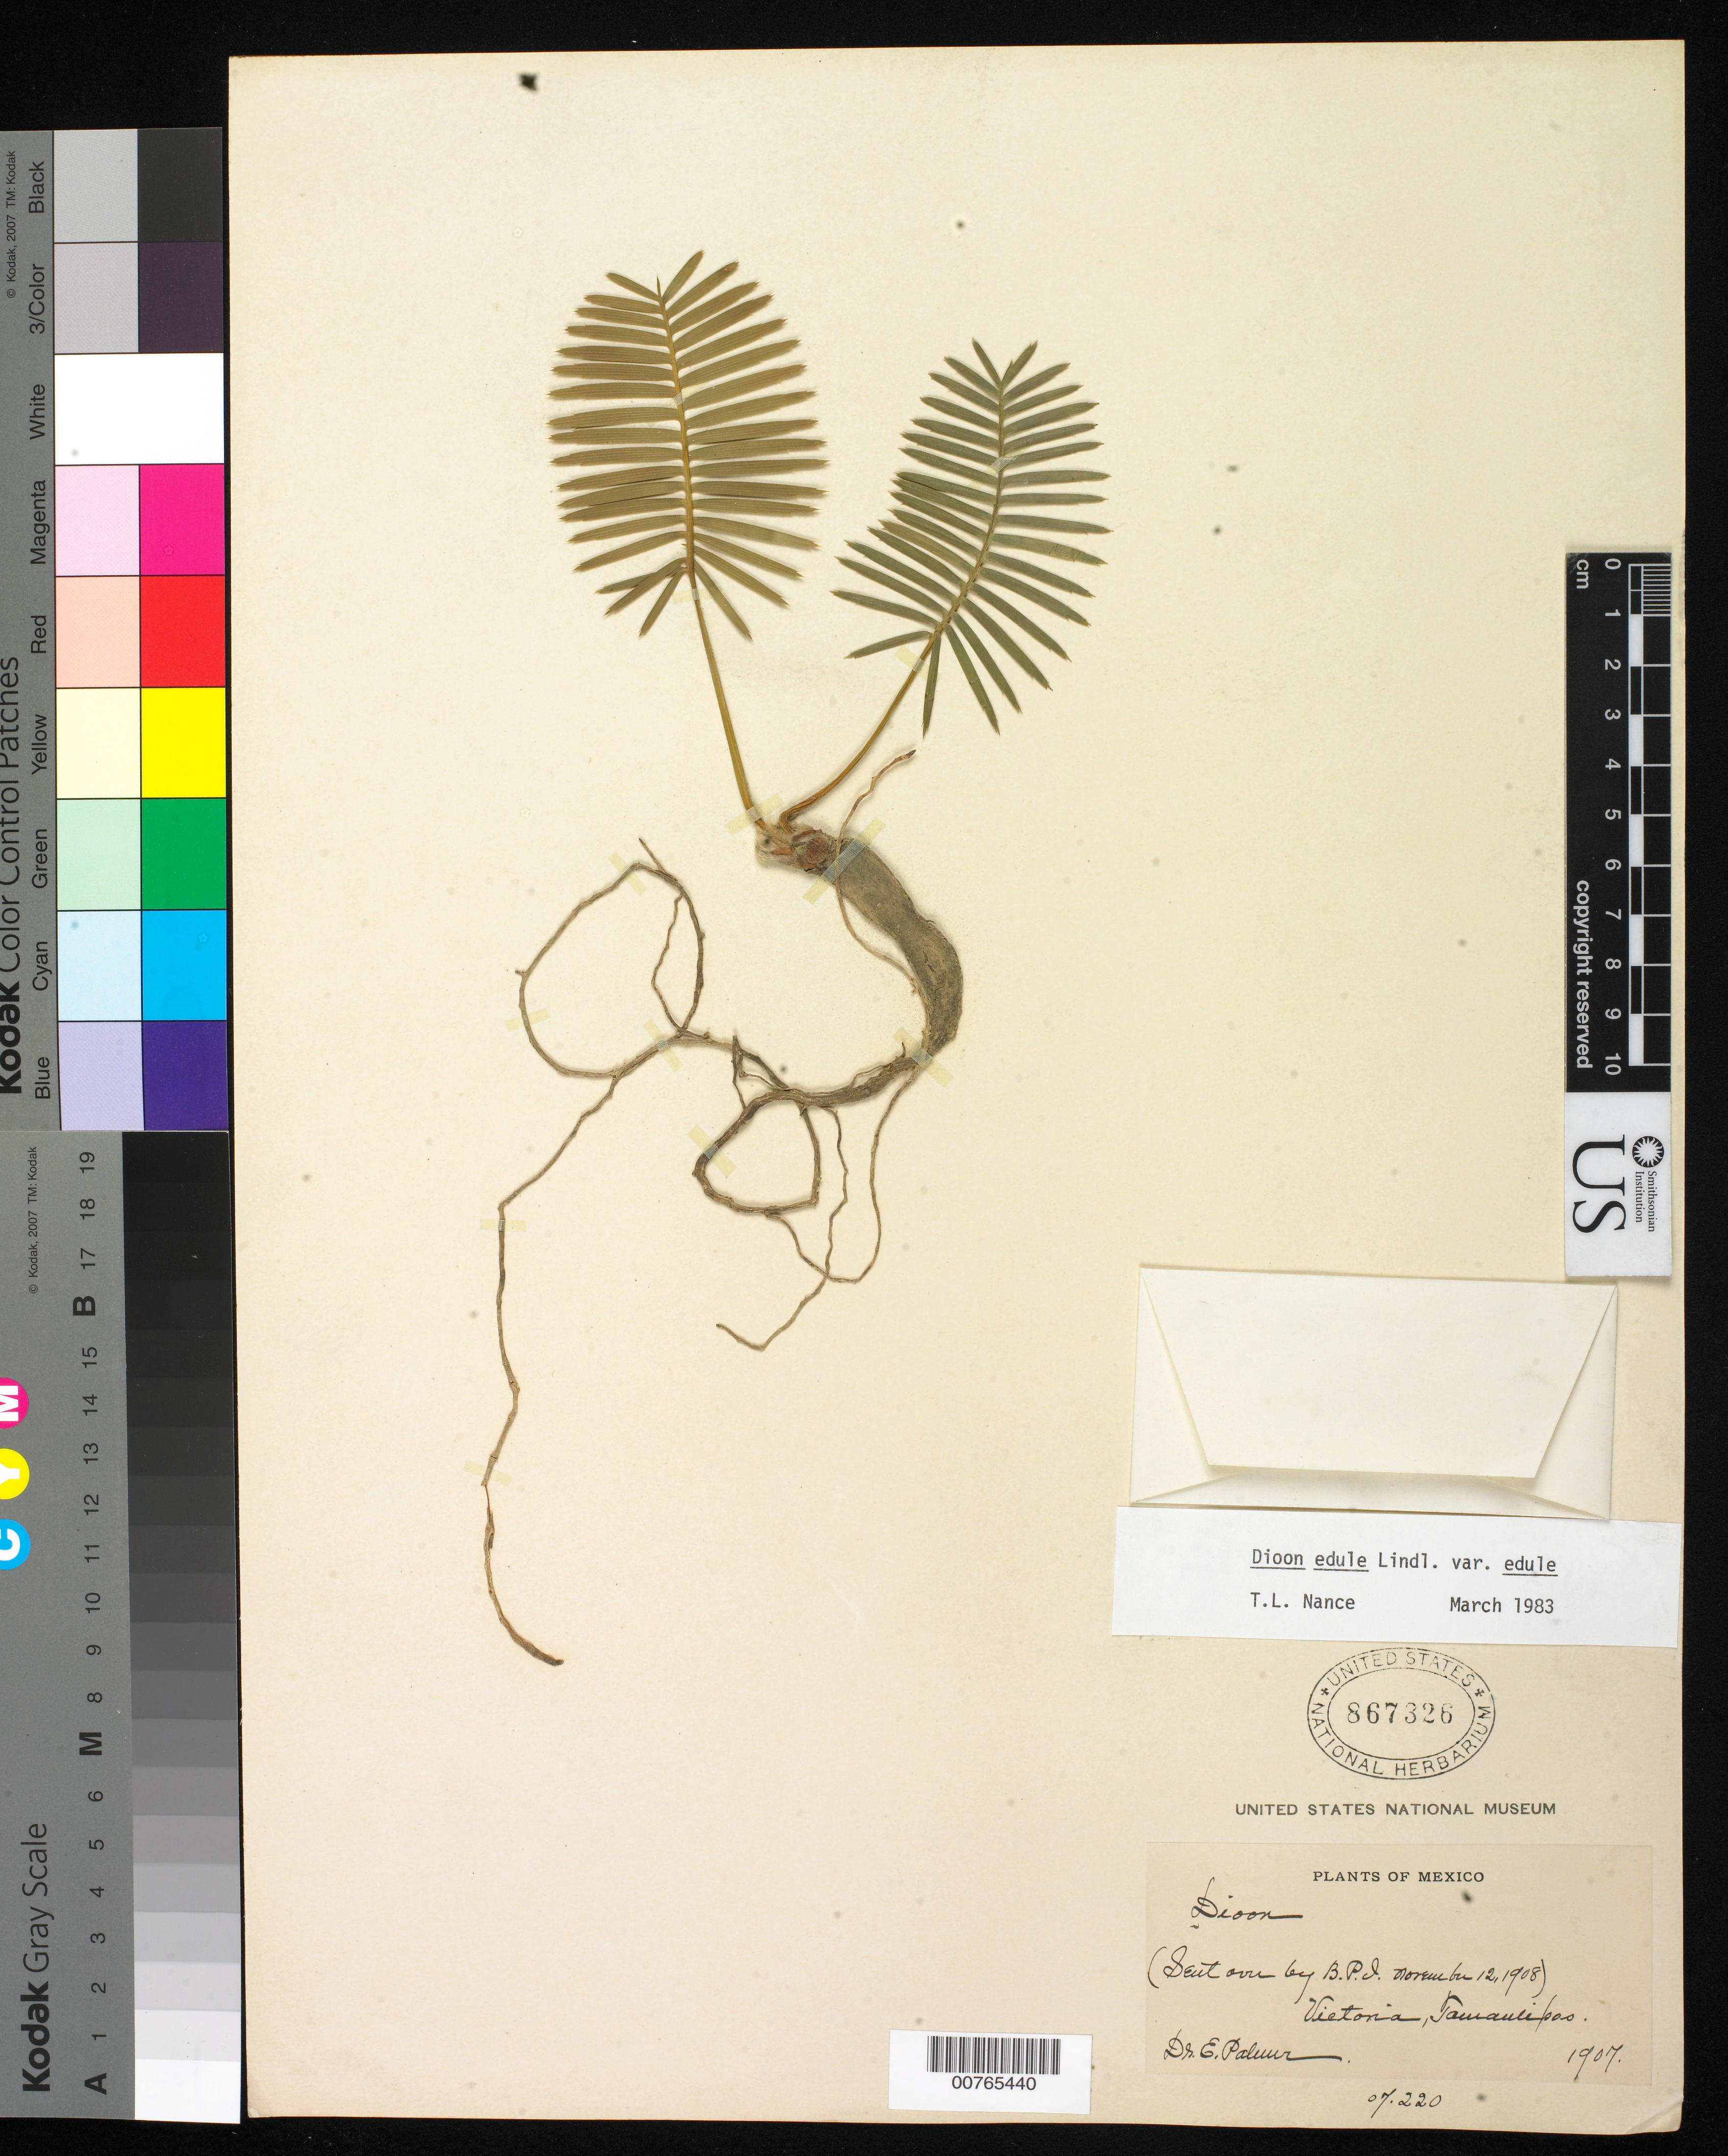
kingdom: Plantae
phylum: Tracheophyta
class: Cycadopsida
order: Cycadales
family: Zamiaceae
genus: Dioon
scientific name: Dioon edule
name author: Lindl.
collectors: E. Palmer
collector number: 07 220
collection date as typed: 1907 to 12 Nov 1908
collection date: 1907/1908-11-12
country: Mexico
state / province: Tamaulipas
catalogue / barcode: US 867326